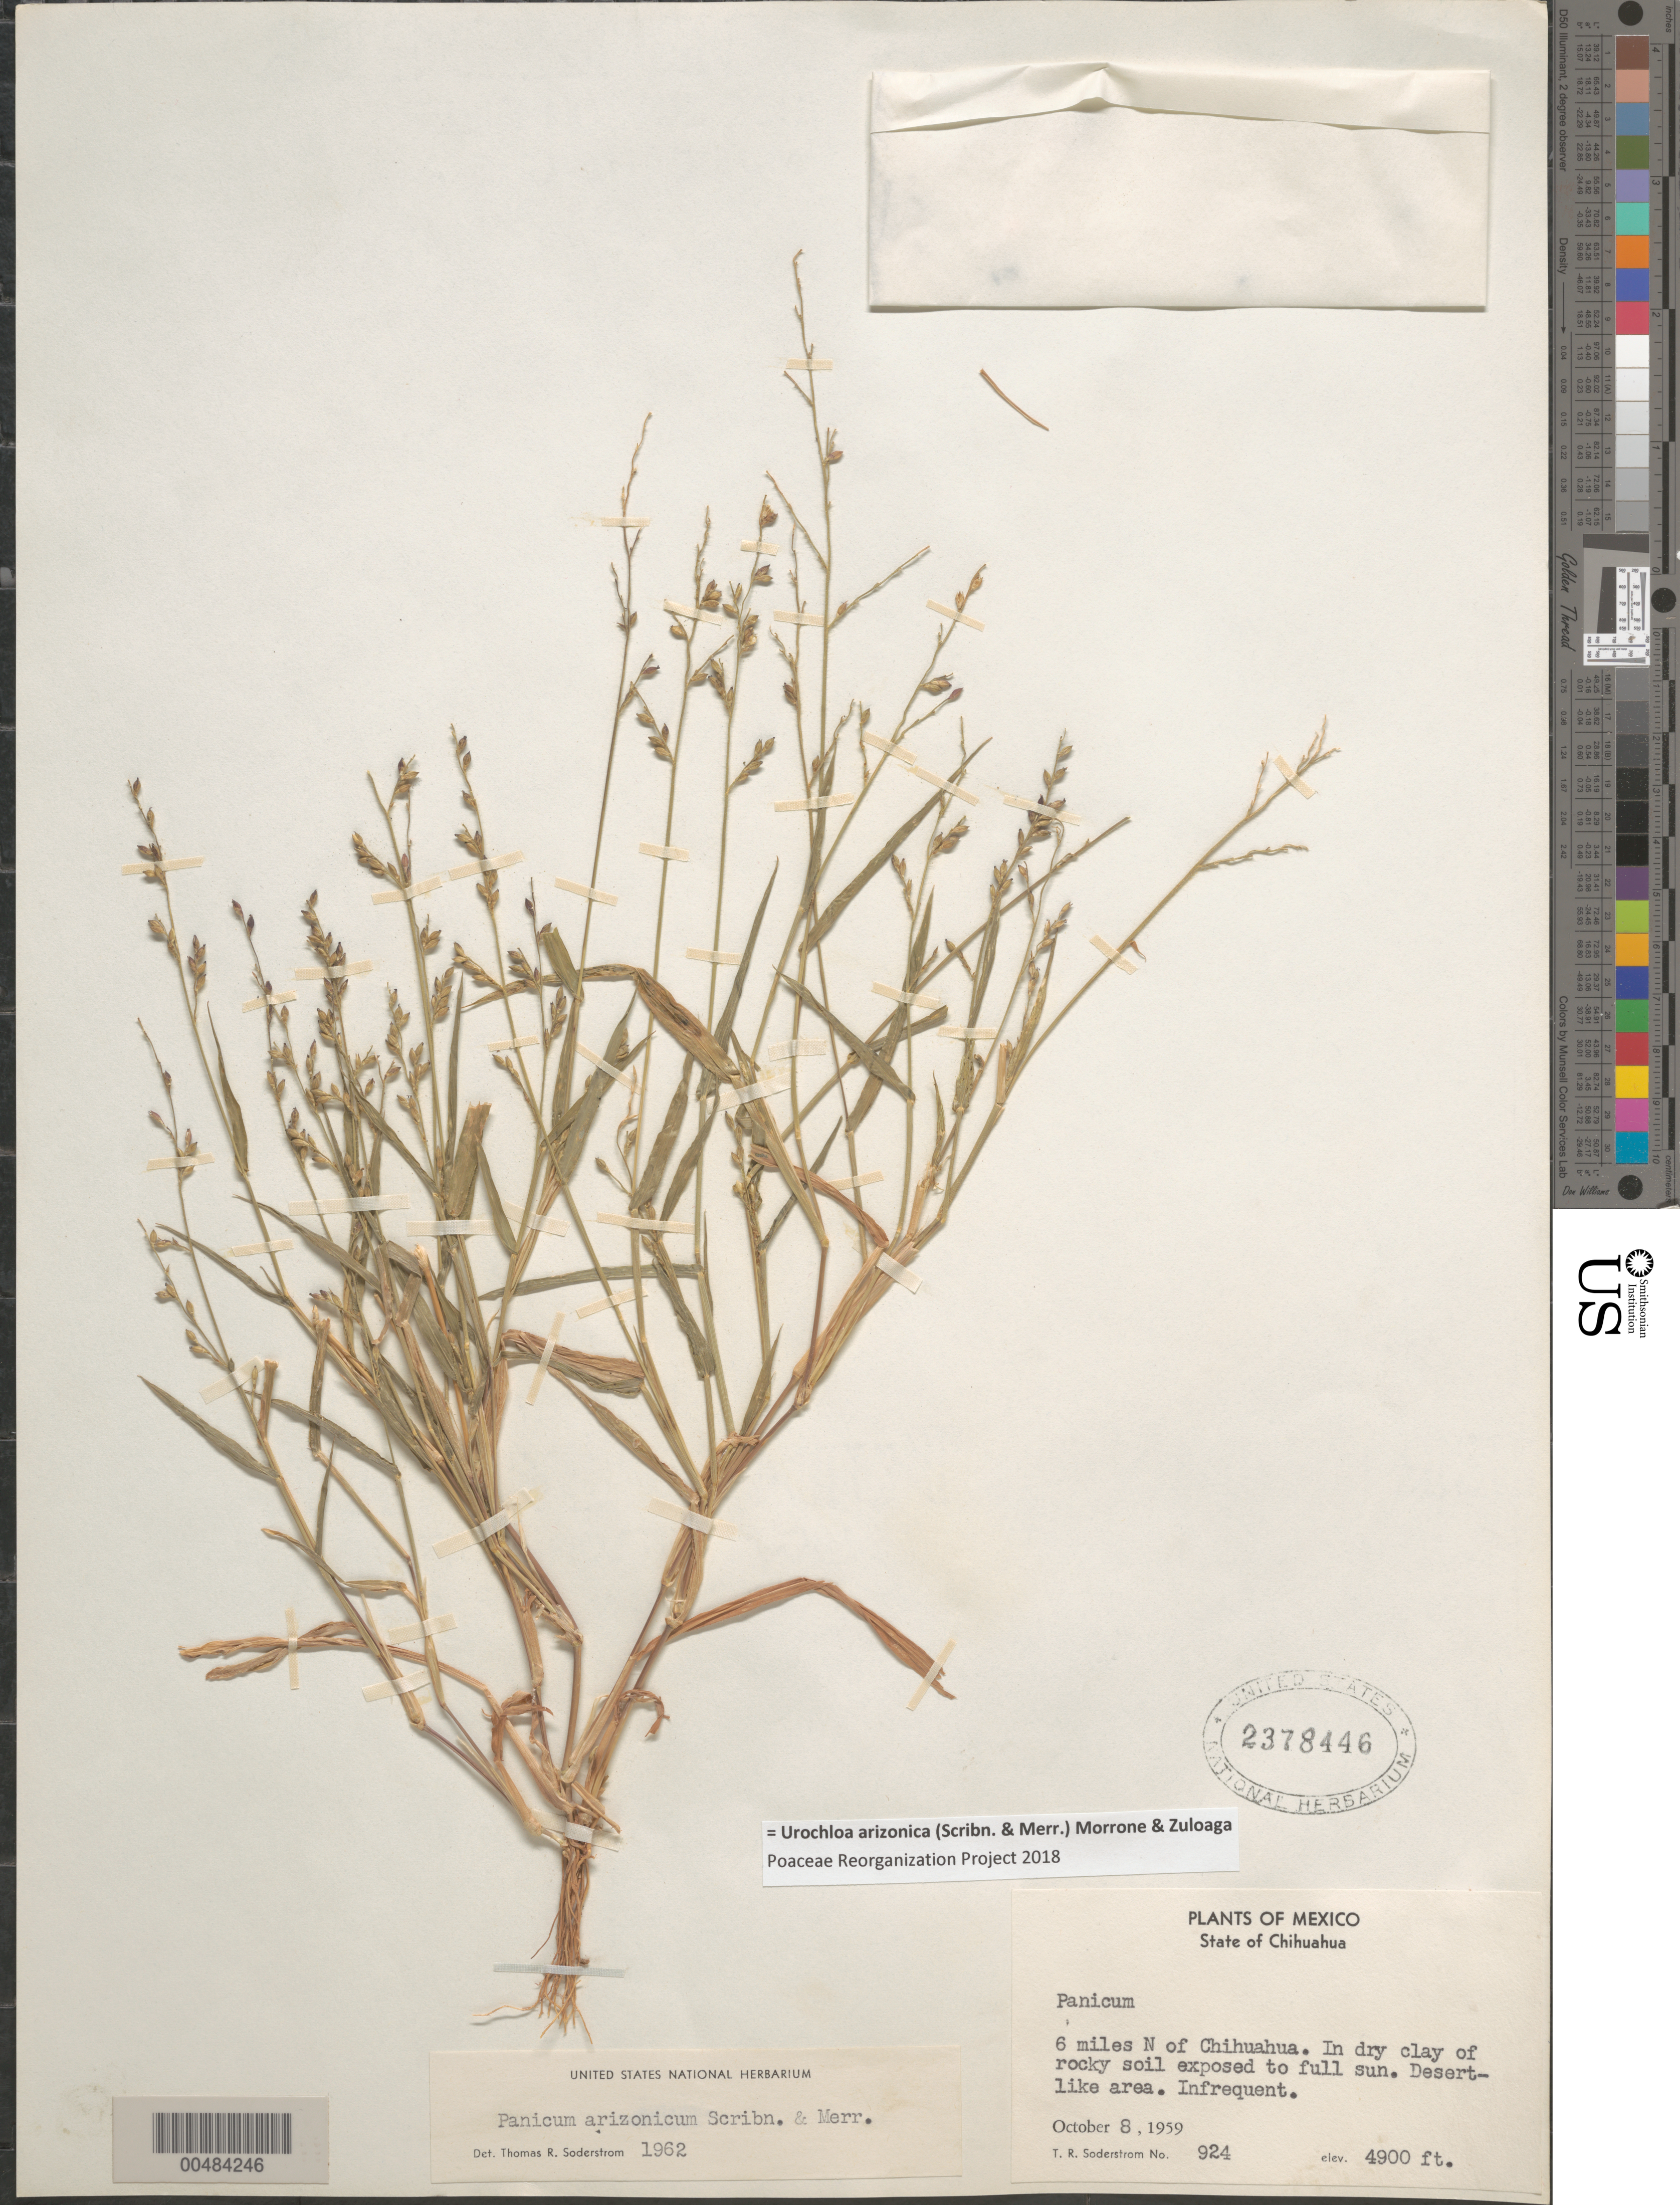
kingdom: Plantae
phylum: Tracheophyta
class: Liliopsida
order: Poales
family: Poaceae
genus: Brachiaria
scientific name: Brachiaria arizonicum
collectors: T. R. Soderstrom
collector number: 924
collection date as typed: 8 Oct 1959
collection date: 1959-10-08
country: Mexico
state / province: Chihuahua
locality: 6 mi N of Chihuahua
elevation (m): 1494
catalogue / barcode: US 2378446